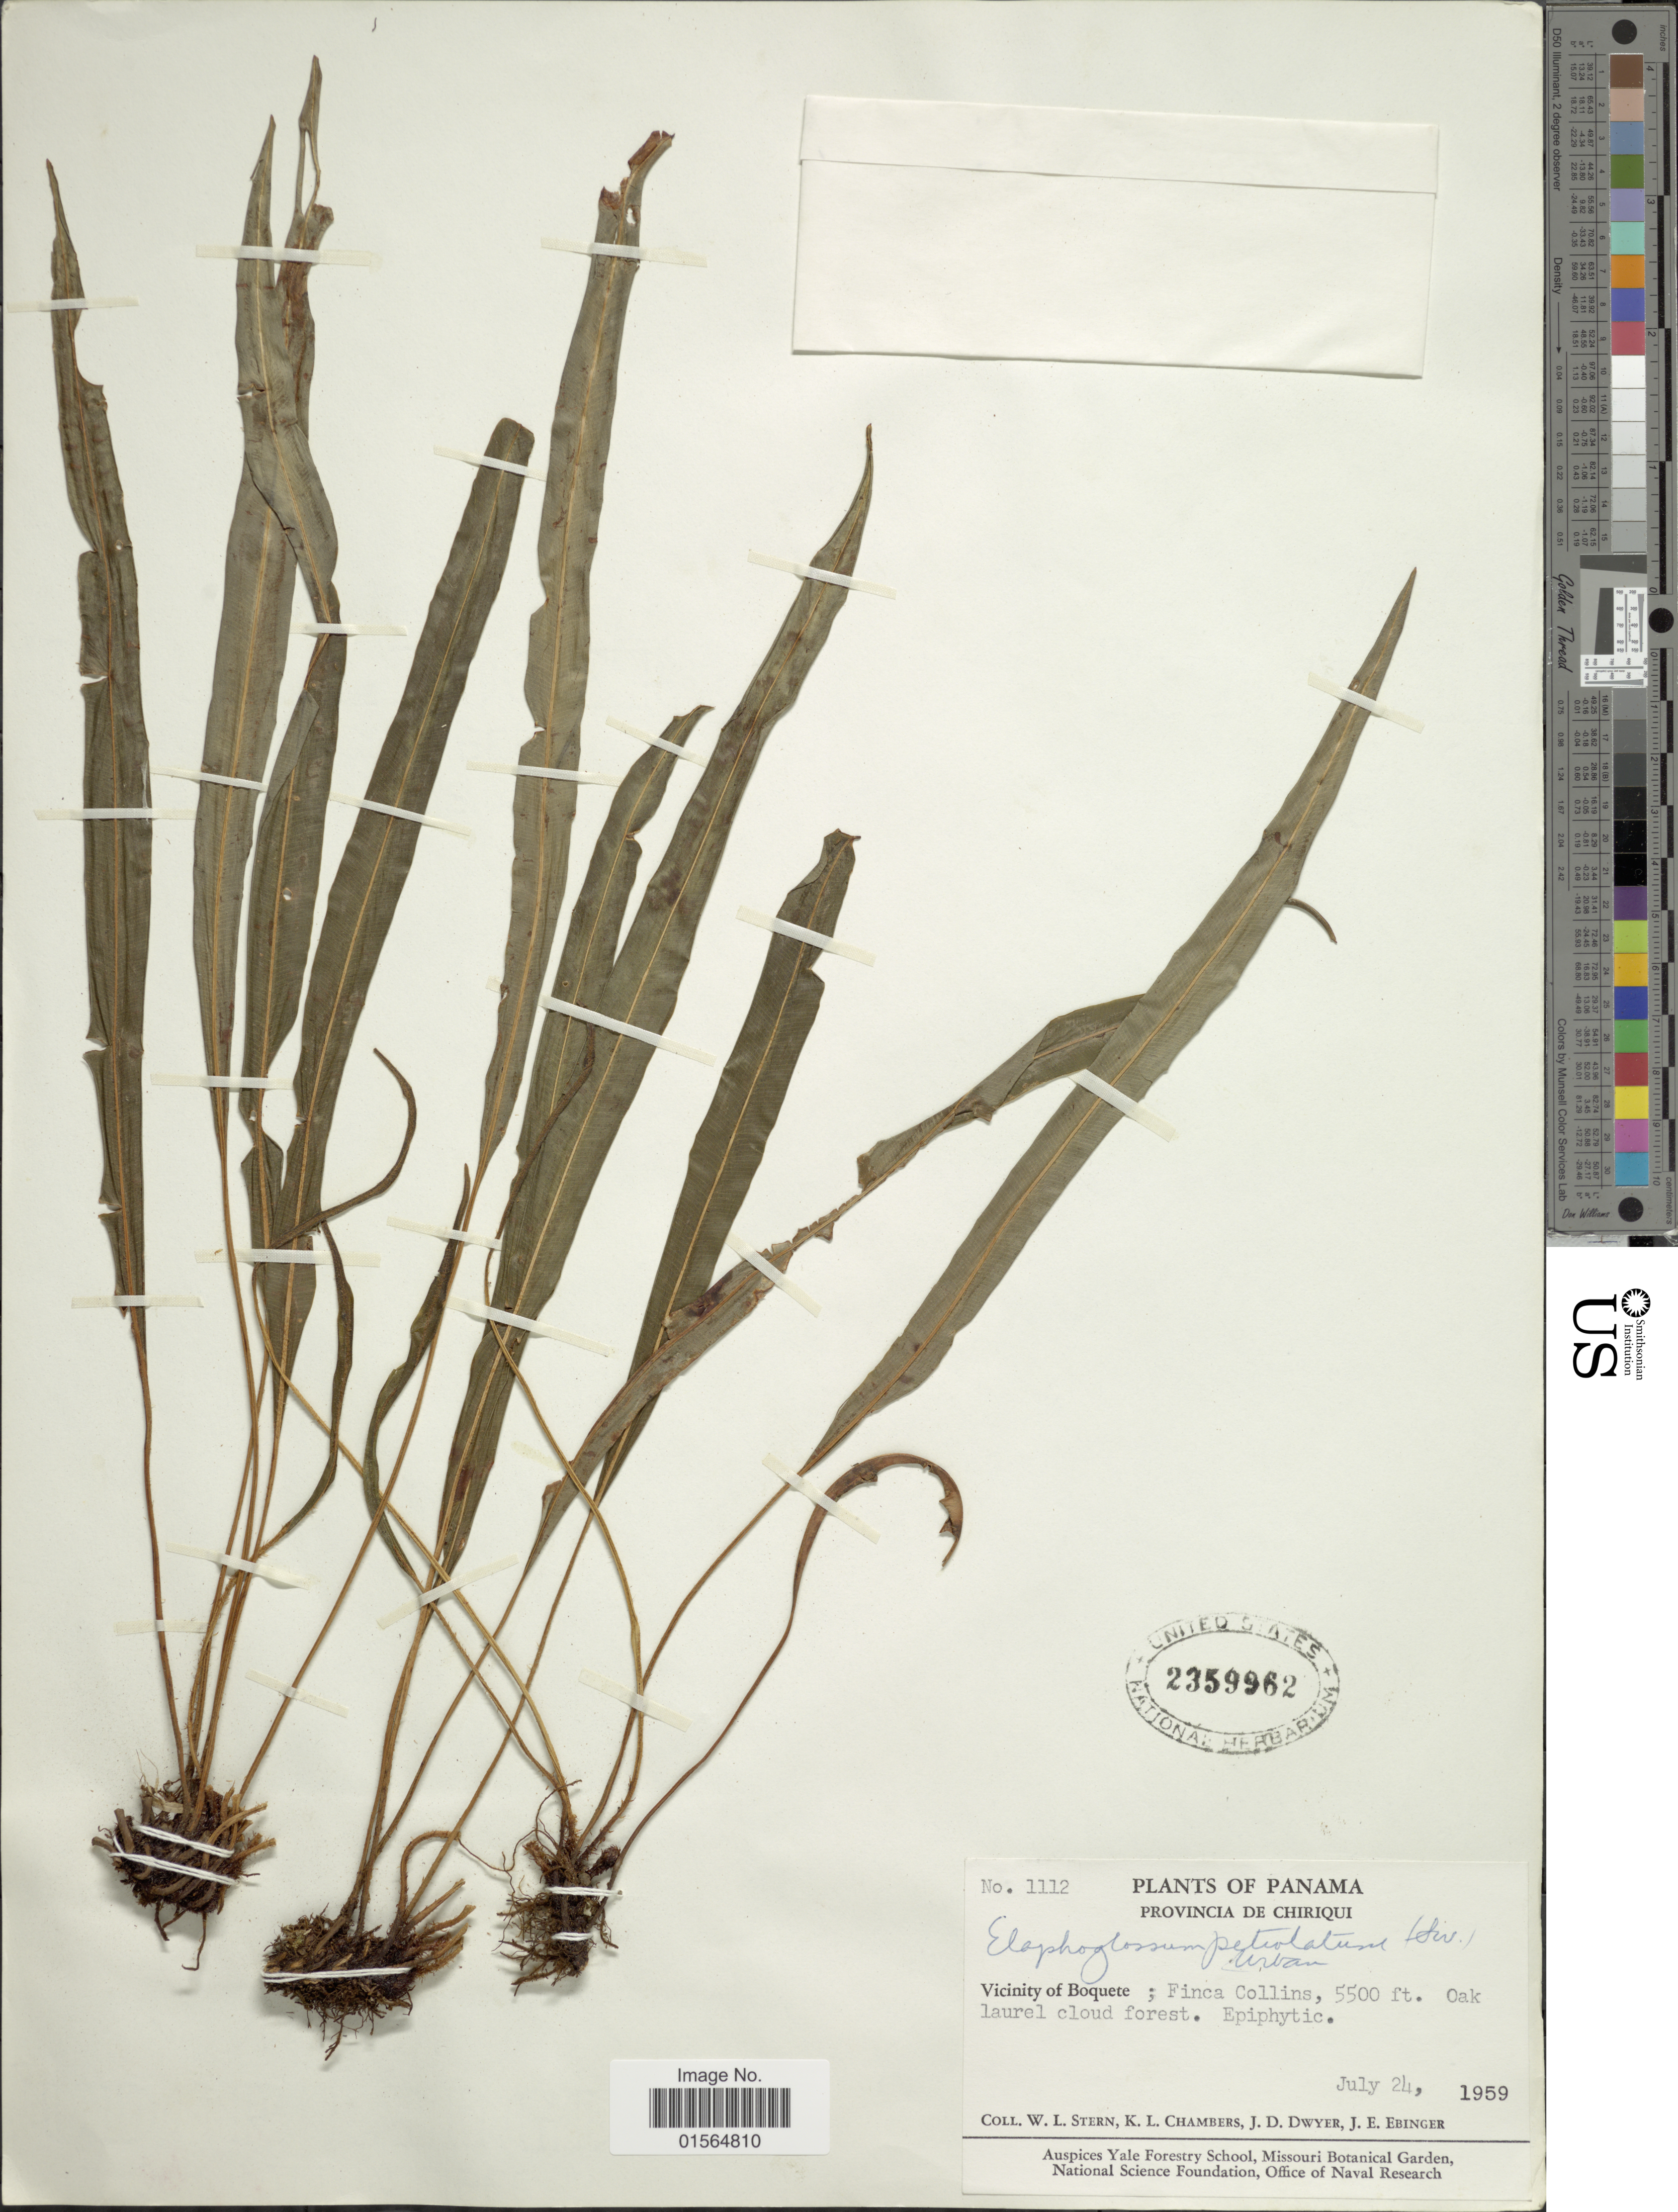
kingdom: Plantae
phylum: Tracheophyta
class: Polypodiopsida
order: Polypodiales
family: Dryopteridaceae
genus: Elaphoglossum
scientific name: Elaphoglossum petiolatum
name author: (Sw.) Urb.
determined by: Martinez-Becerril, Ana G.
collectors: W. L. Stern, K. Chambers, J. D. Dwyer & J. Ebinger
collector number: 1112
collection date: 1959-07-24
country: Panama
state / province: Chiriqui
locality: Vicinity of Boquete: Finca Collins, Oak laurel cloud forest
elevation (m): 1676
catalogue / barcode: US 2359962